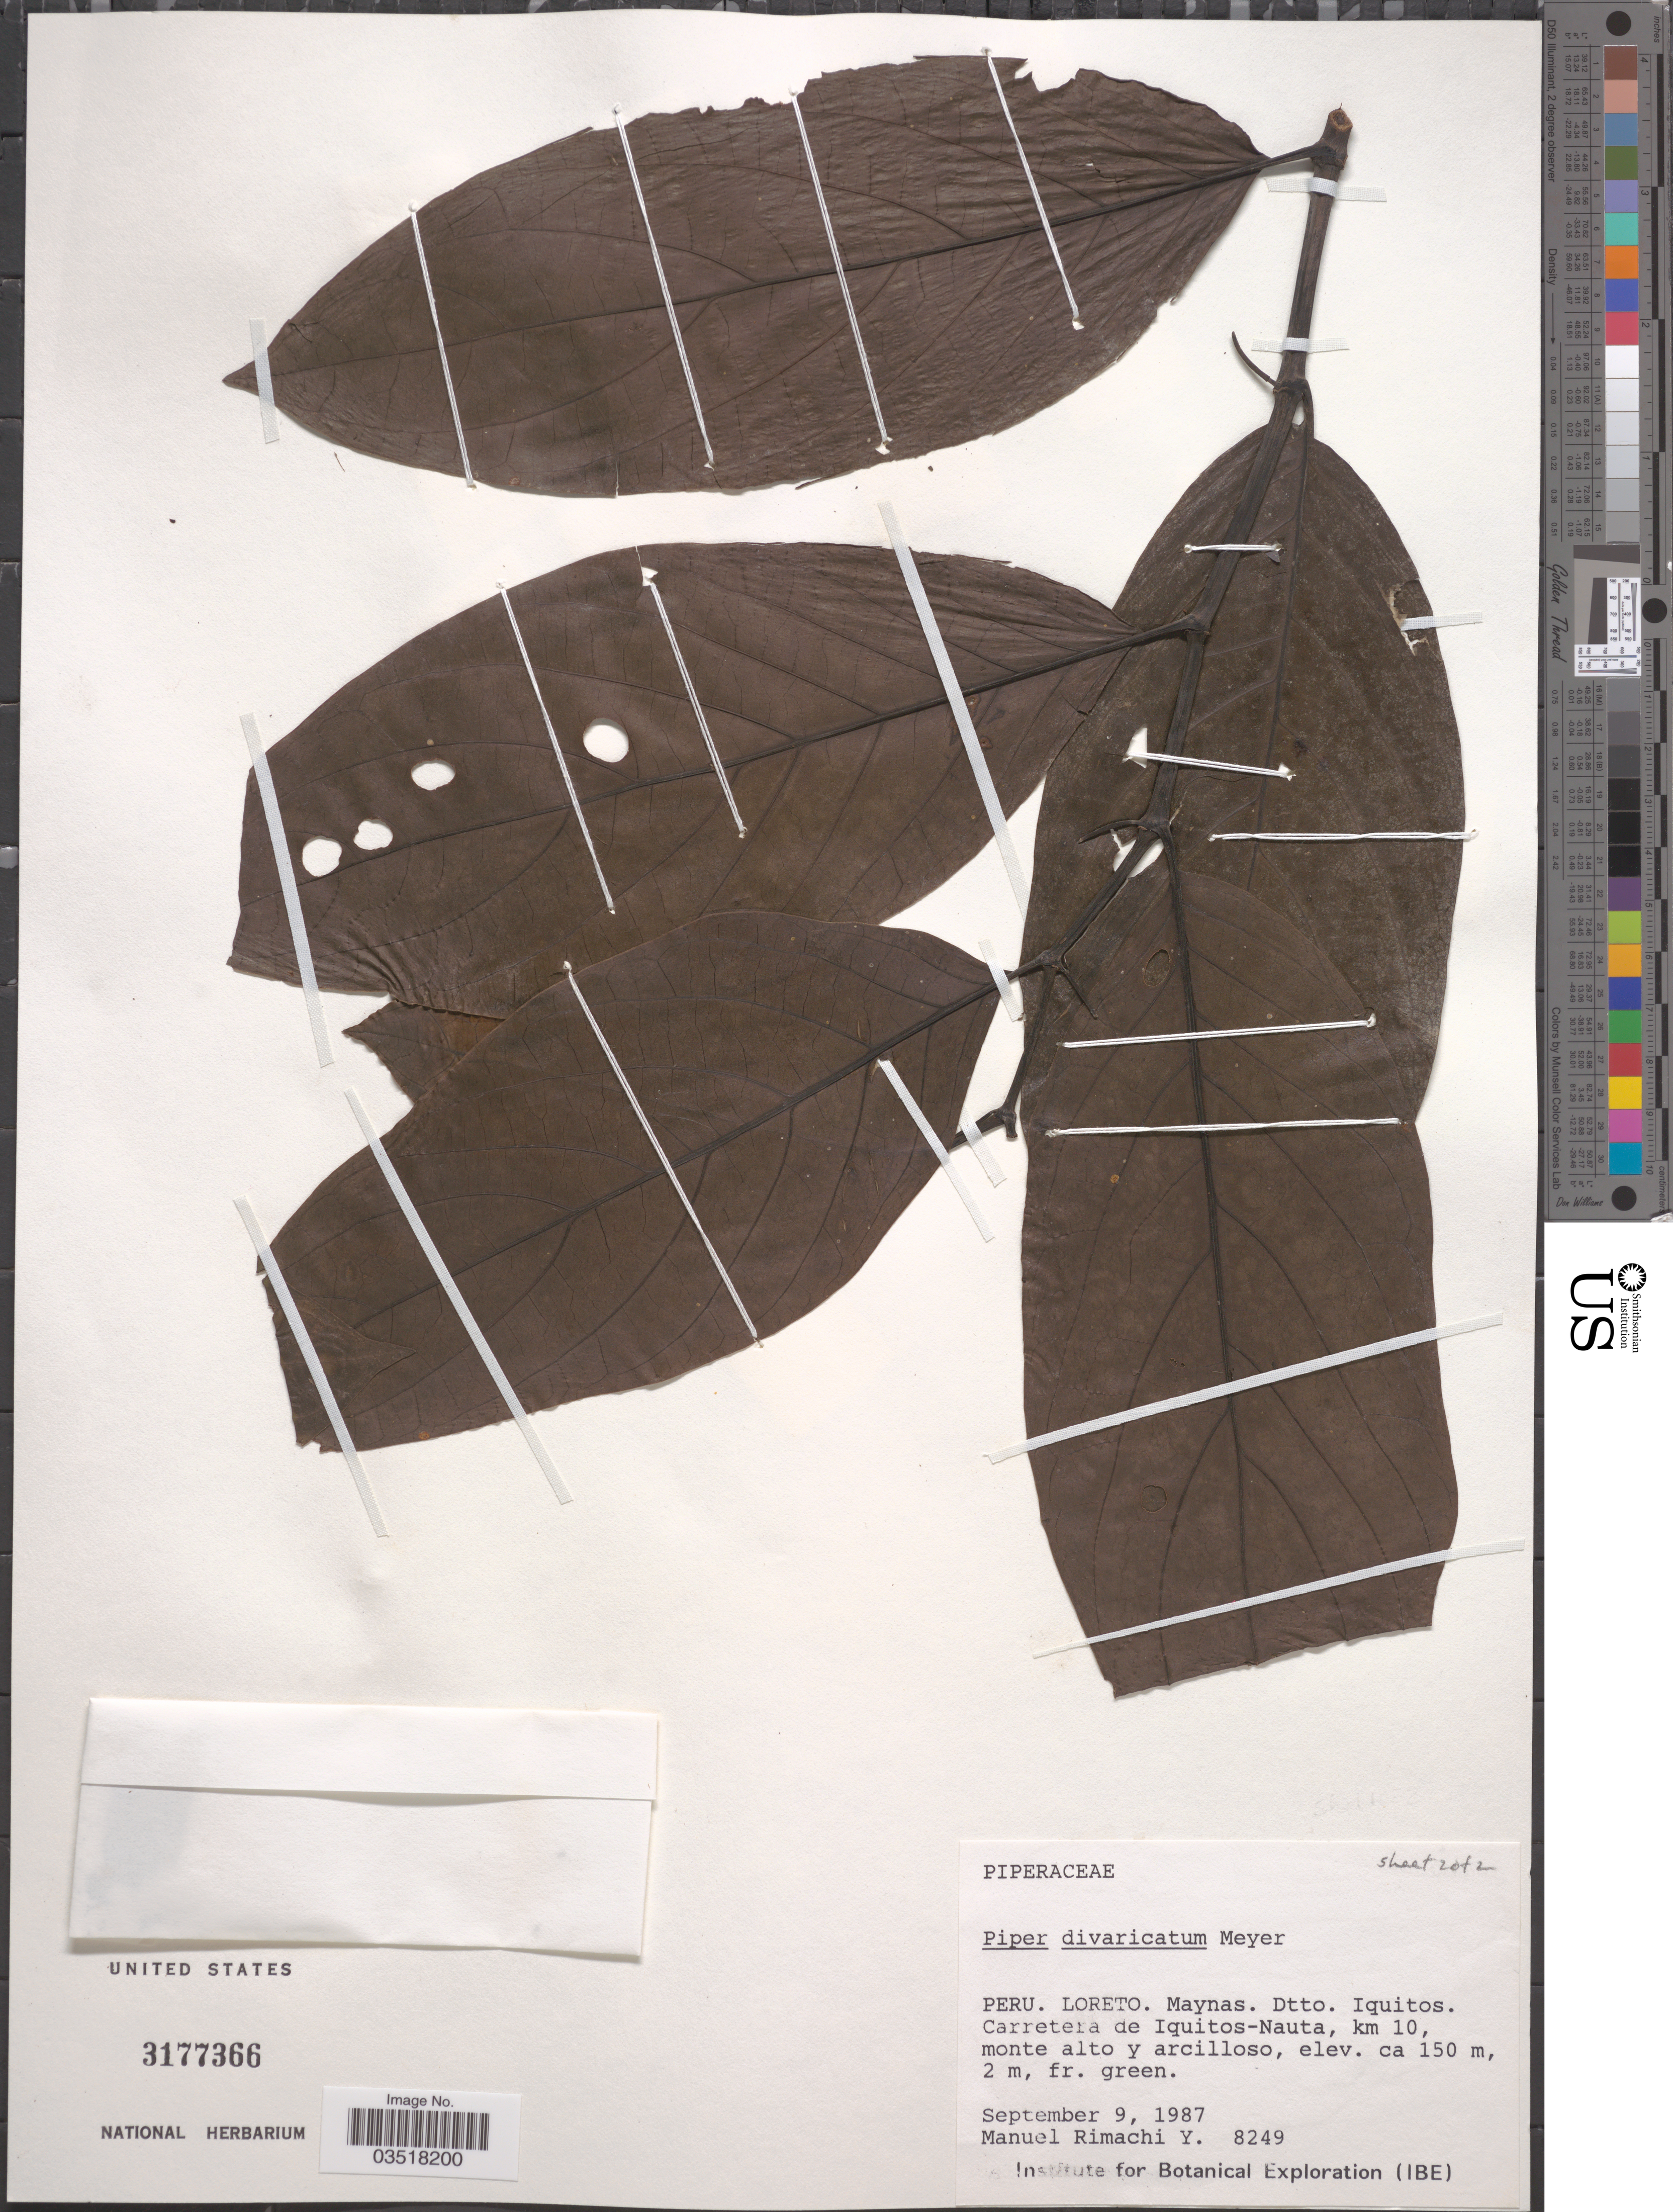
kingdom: Plantae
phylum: Tracheophyta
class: Magnoliopsida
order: Piperales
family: Piperaceae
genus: Piper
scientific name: Piper divaricatum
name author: G. Mey.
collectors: M. Rimachi Y.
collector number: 8249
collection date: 1987-09-09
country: Peru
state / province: Loreto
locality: Maynas. Dtto. Iquitos. Carretera de Iquitos-Nauta, km 10, monte alto y arcilloso.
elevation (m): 150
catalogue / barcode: US 3177366